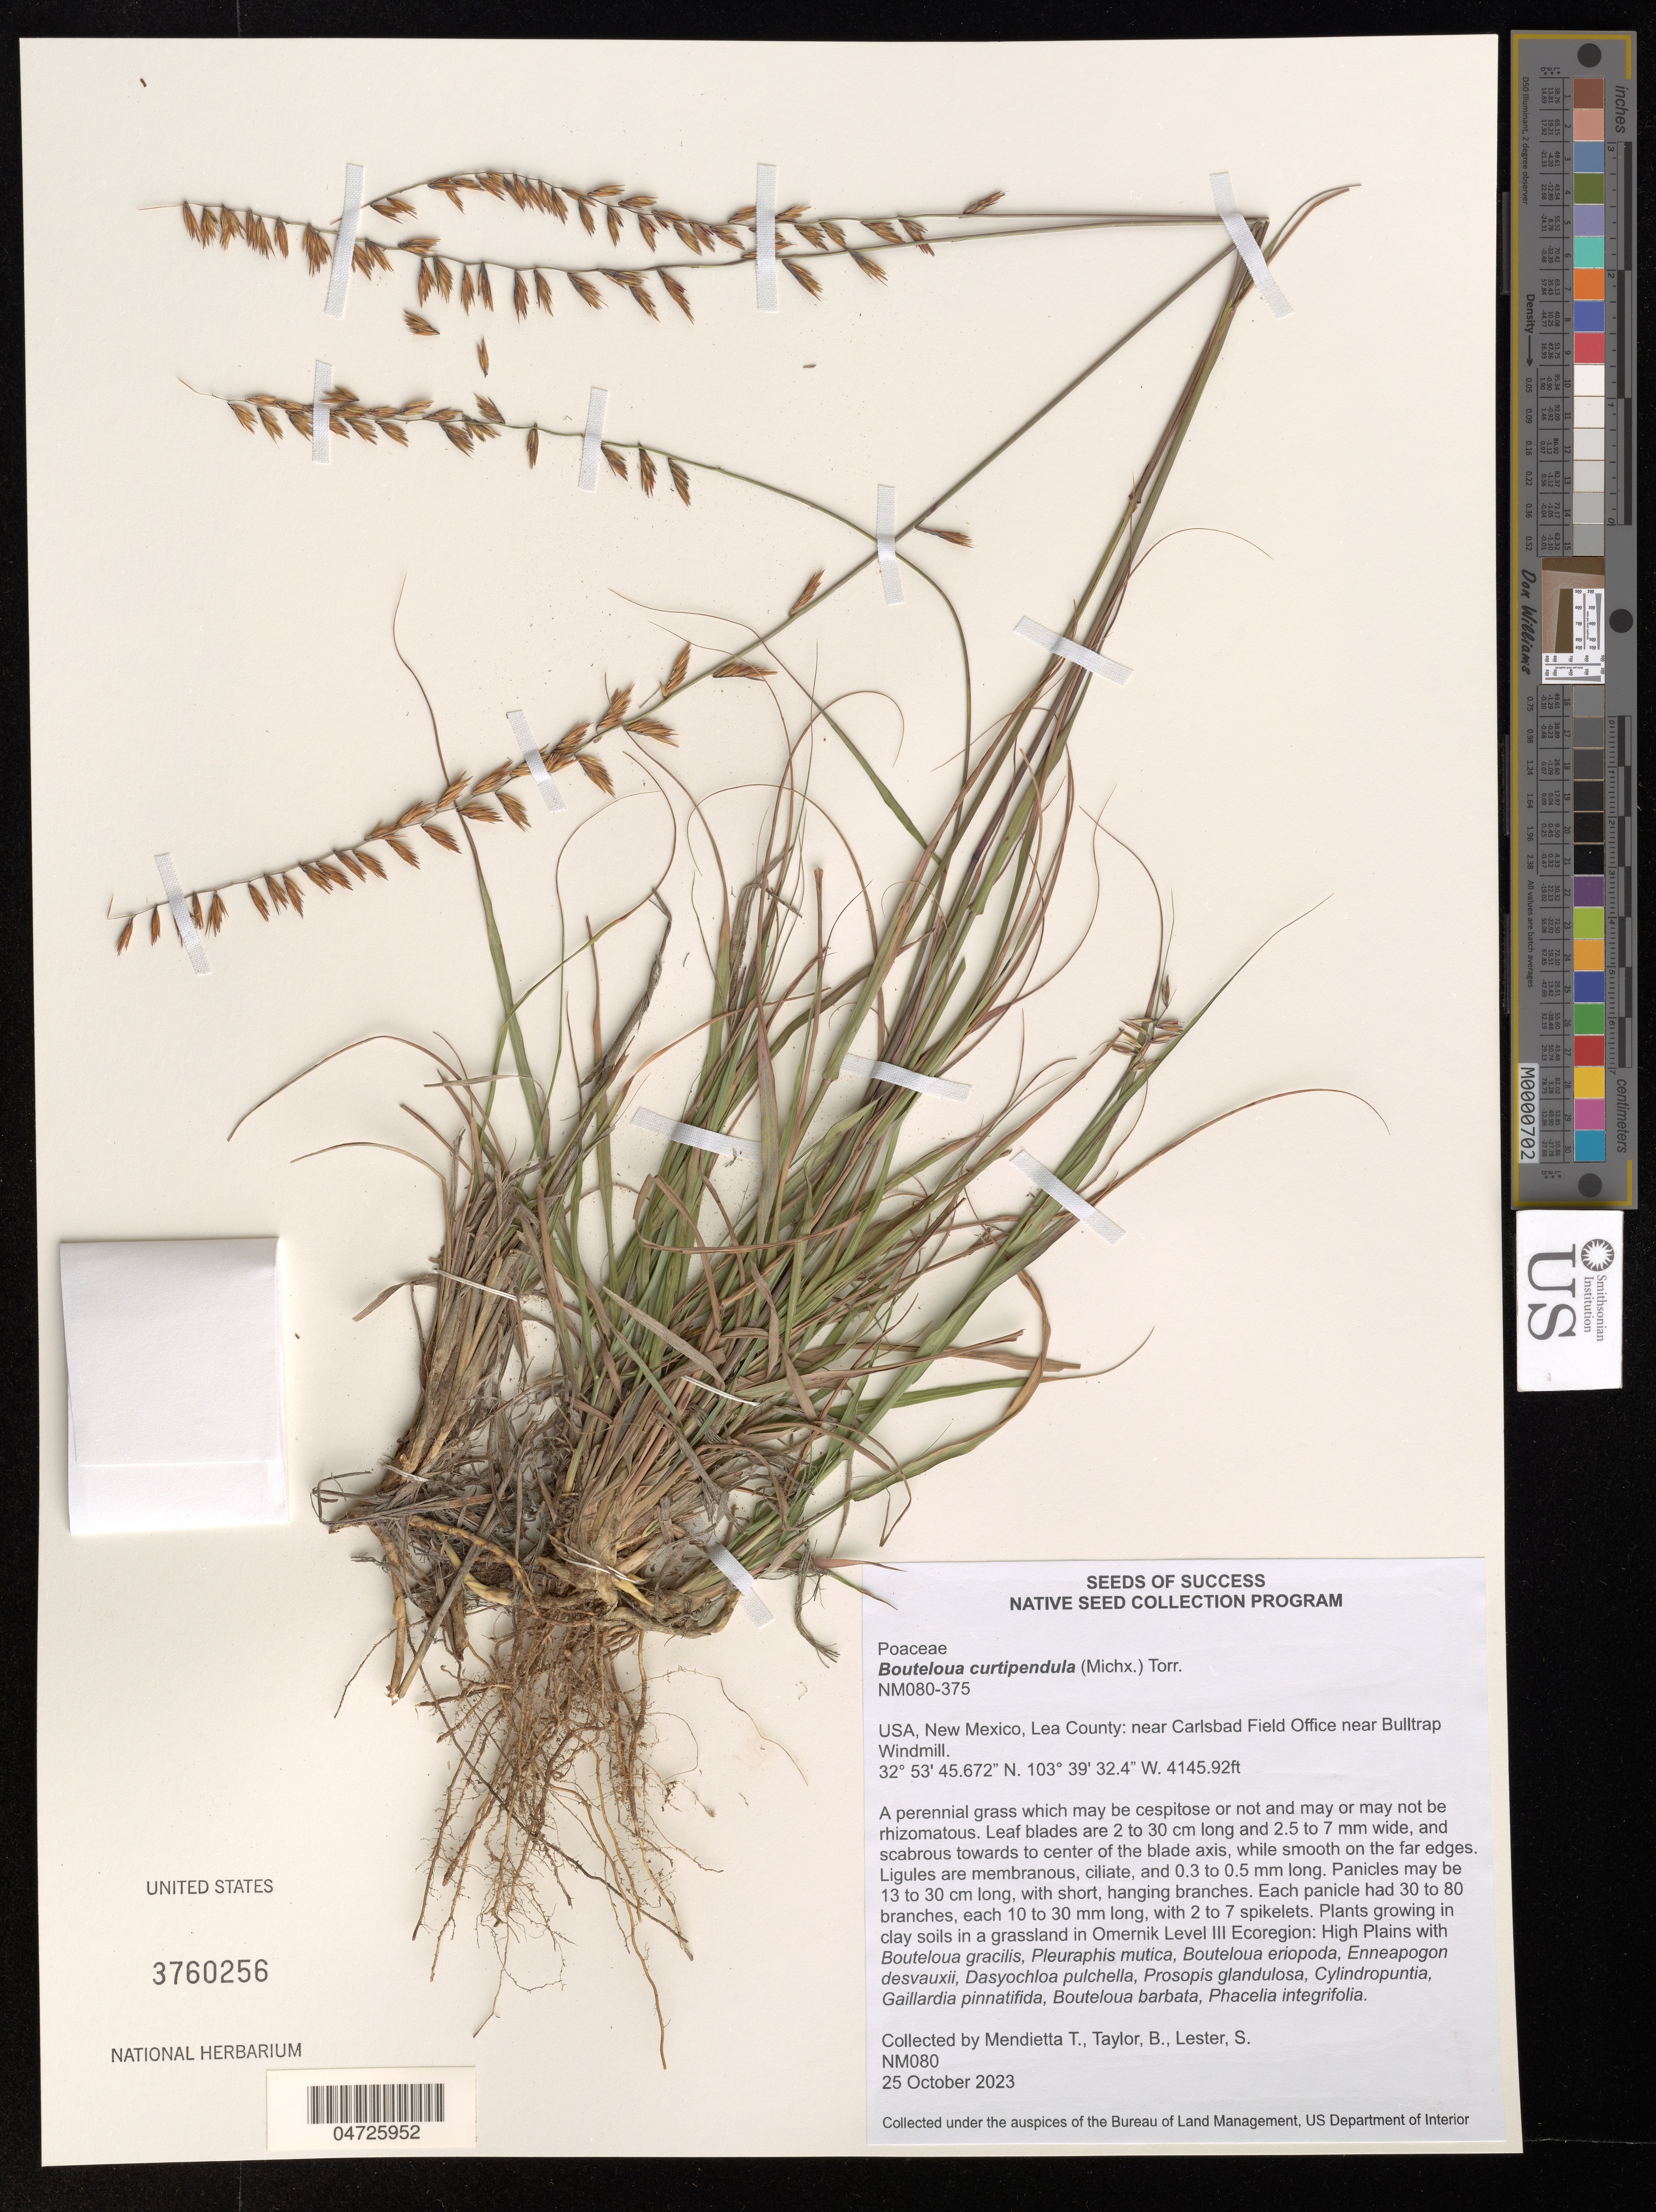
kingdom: Plantae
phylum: Tracheophyta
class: Liliopsida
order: Poales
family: Poaceae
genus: Bouteloua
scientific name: Bouteloua curtipendula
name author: (Michx.) Torr.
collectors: T. Mendietta & B. Taylor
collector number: NM080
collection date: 2023-10-25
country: United States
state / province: New Mexico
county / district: Lea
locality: Lea County: near Carlsbad Field Office near Bulltrap Windmill.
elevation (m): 1263.68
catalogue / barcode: US 3760256